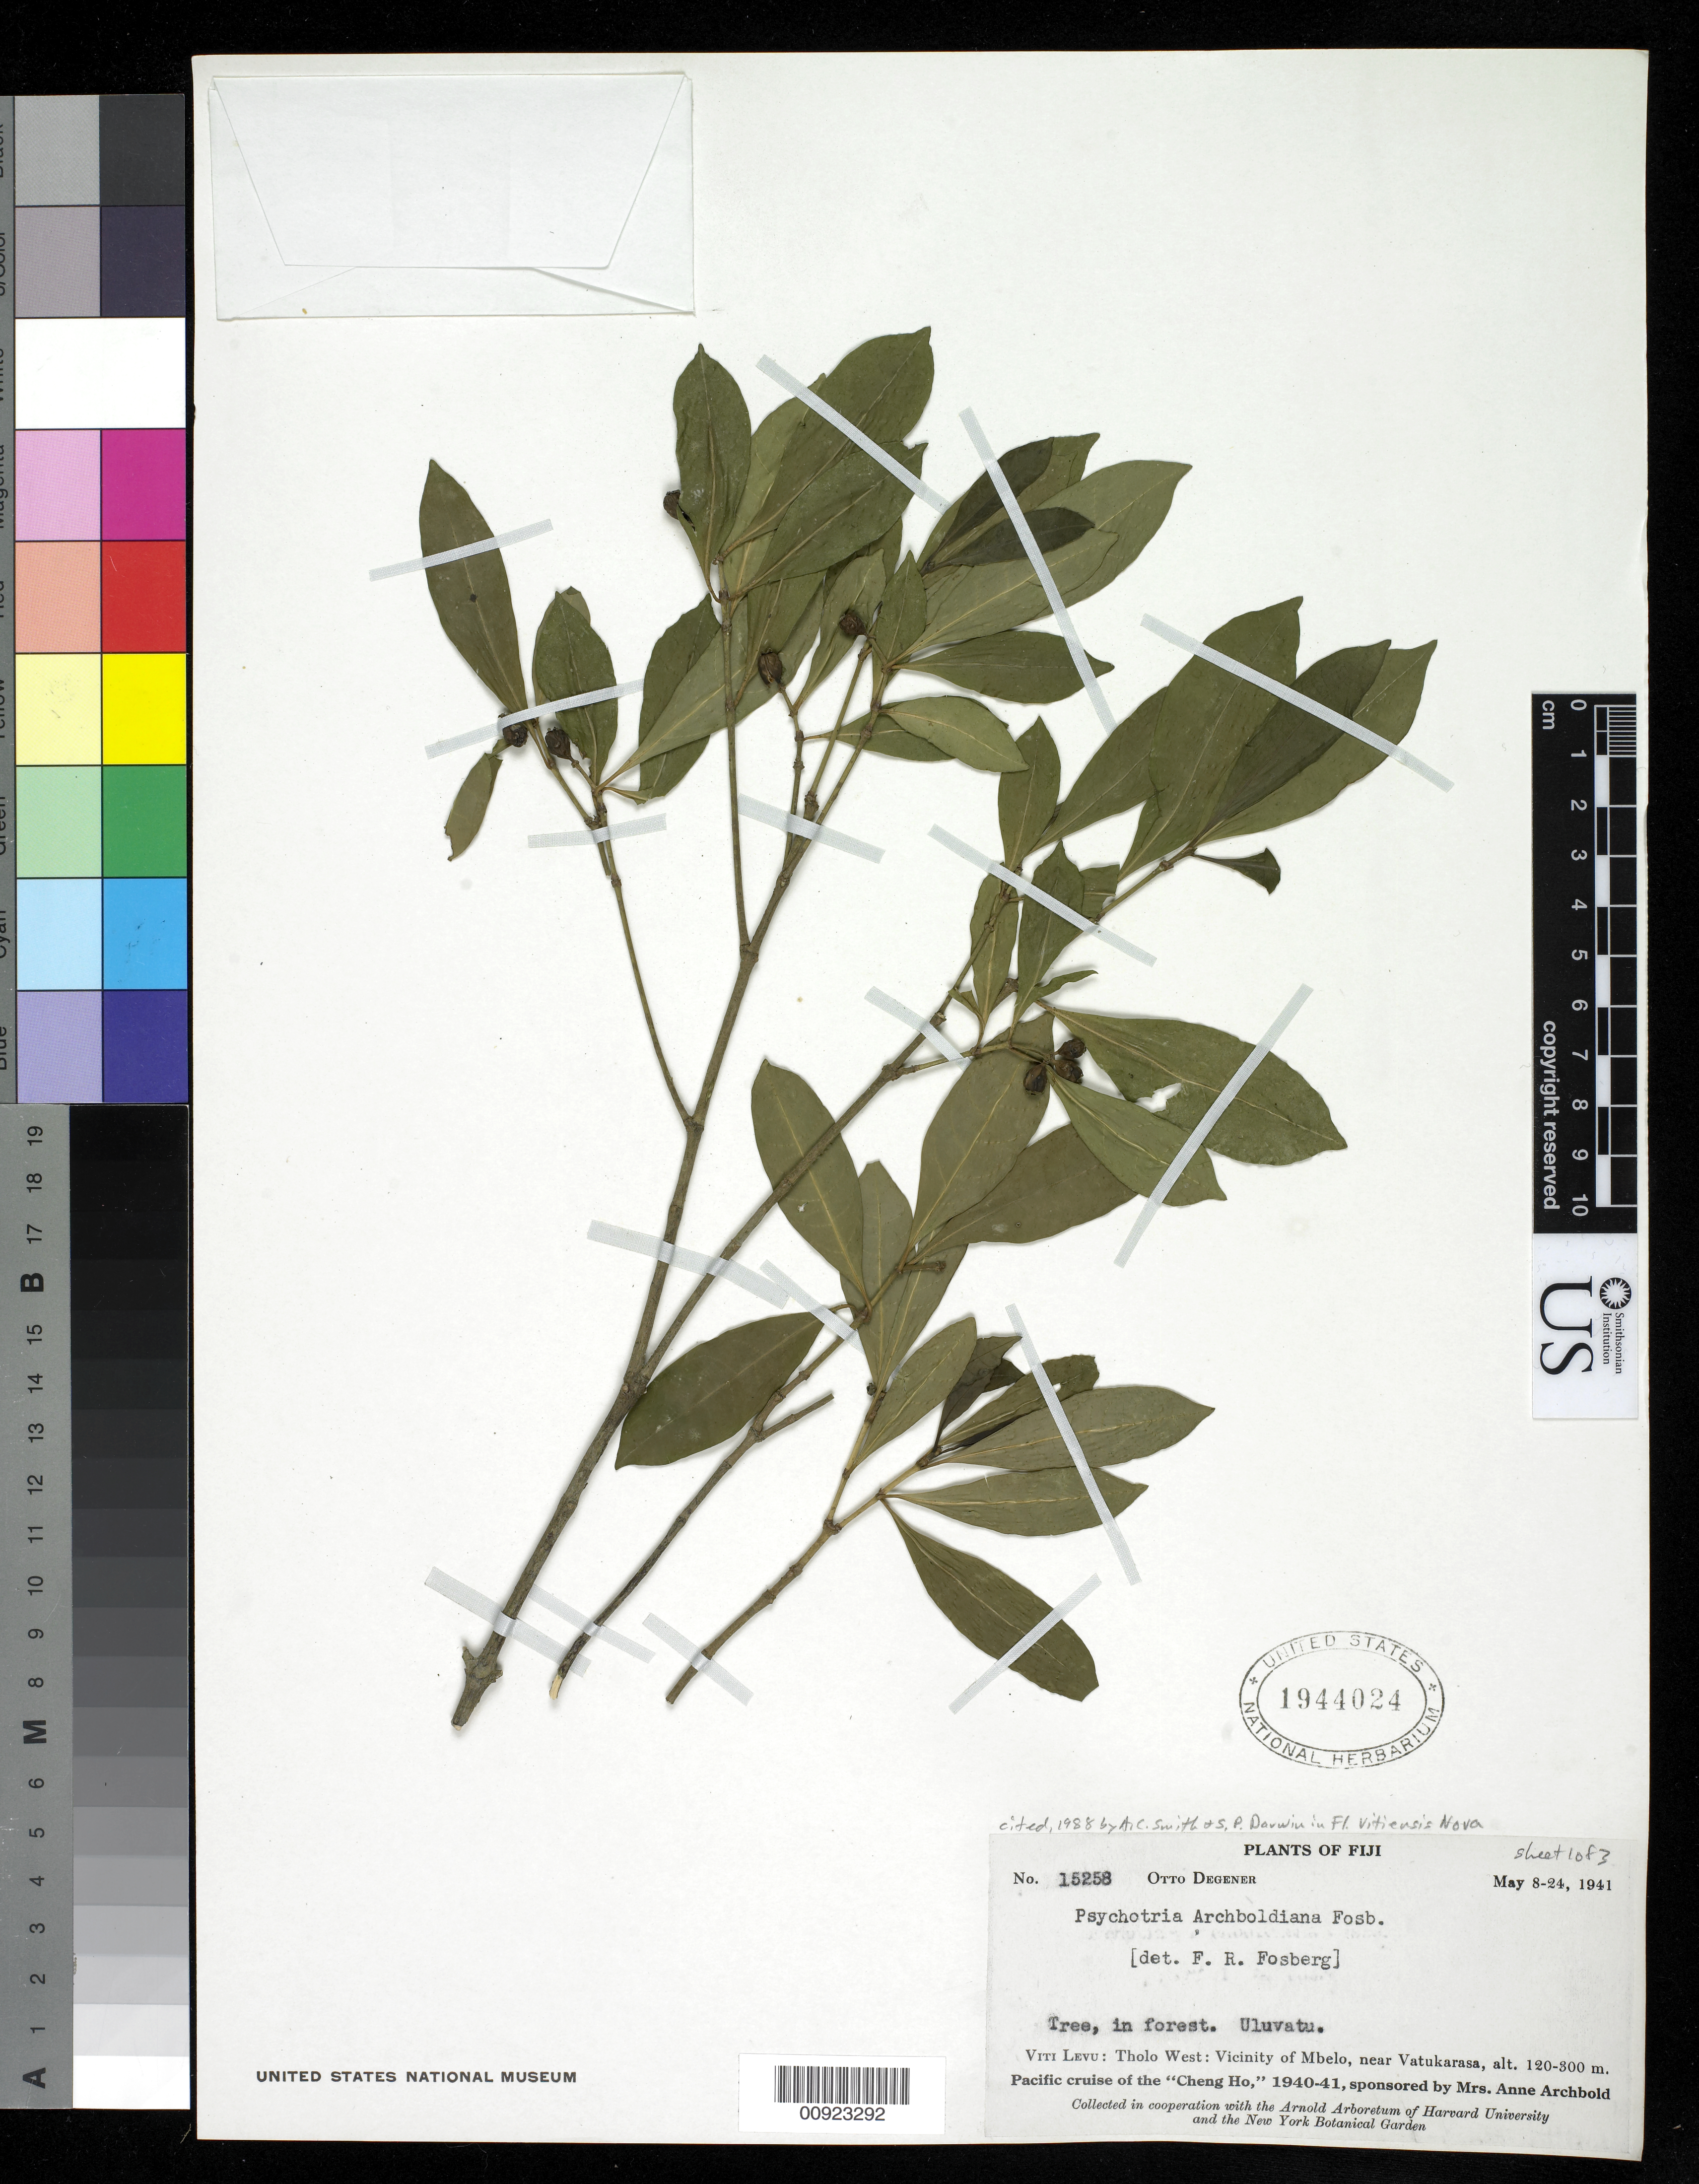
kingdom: Plantae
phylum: Tracheophyta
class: Magnoliopsida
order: Gentianales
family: Rubiaceae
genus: Psychotria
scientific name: Psychotria archboldiana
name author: Fosberg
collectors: O. Degener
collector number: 15258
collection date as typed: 08 May 1941 to 24 May 1941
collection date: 1941-05-08/1941-05-24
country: Fiji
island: Viti Levu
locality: Tholo West: vicinity of Mbelo, near Vatukarasa.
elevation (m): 120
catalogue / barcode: US 1944024